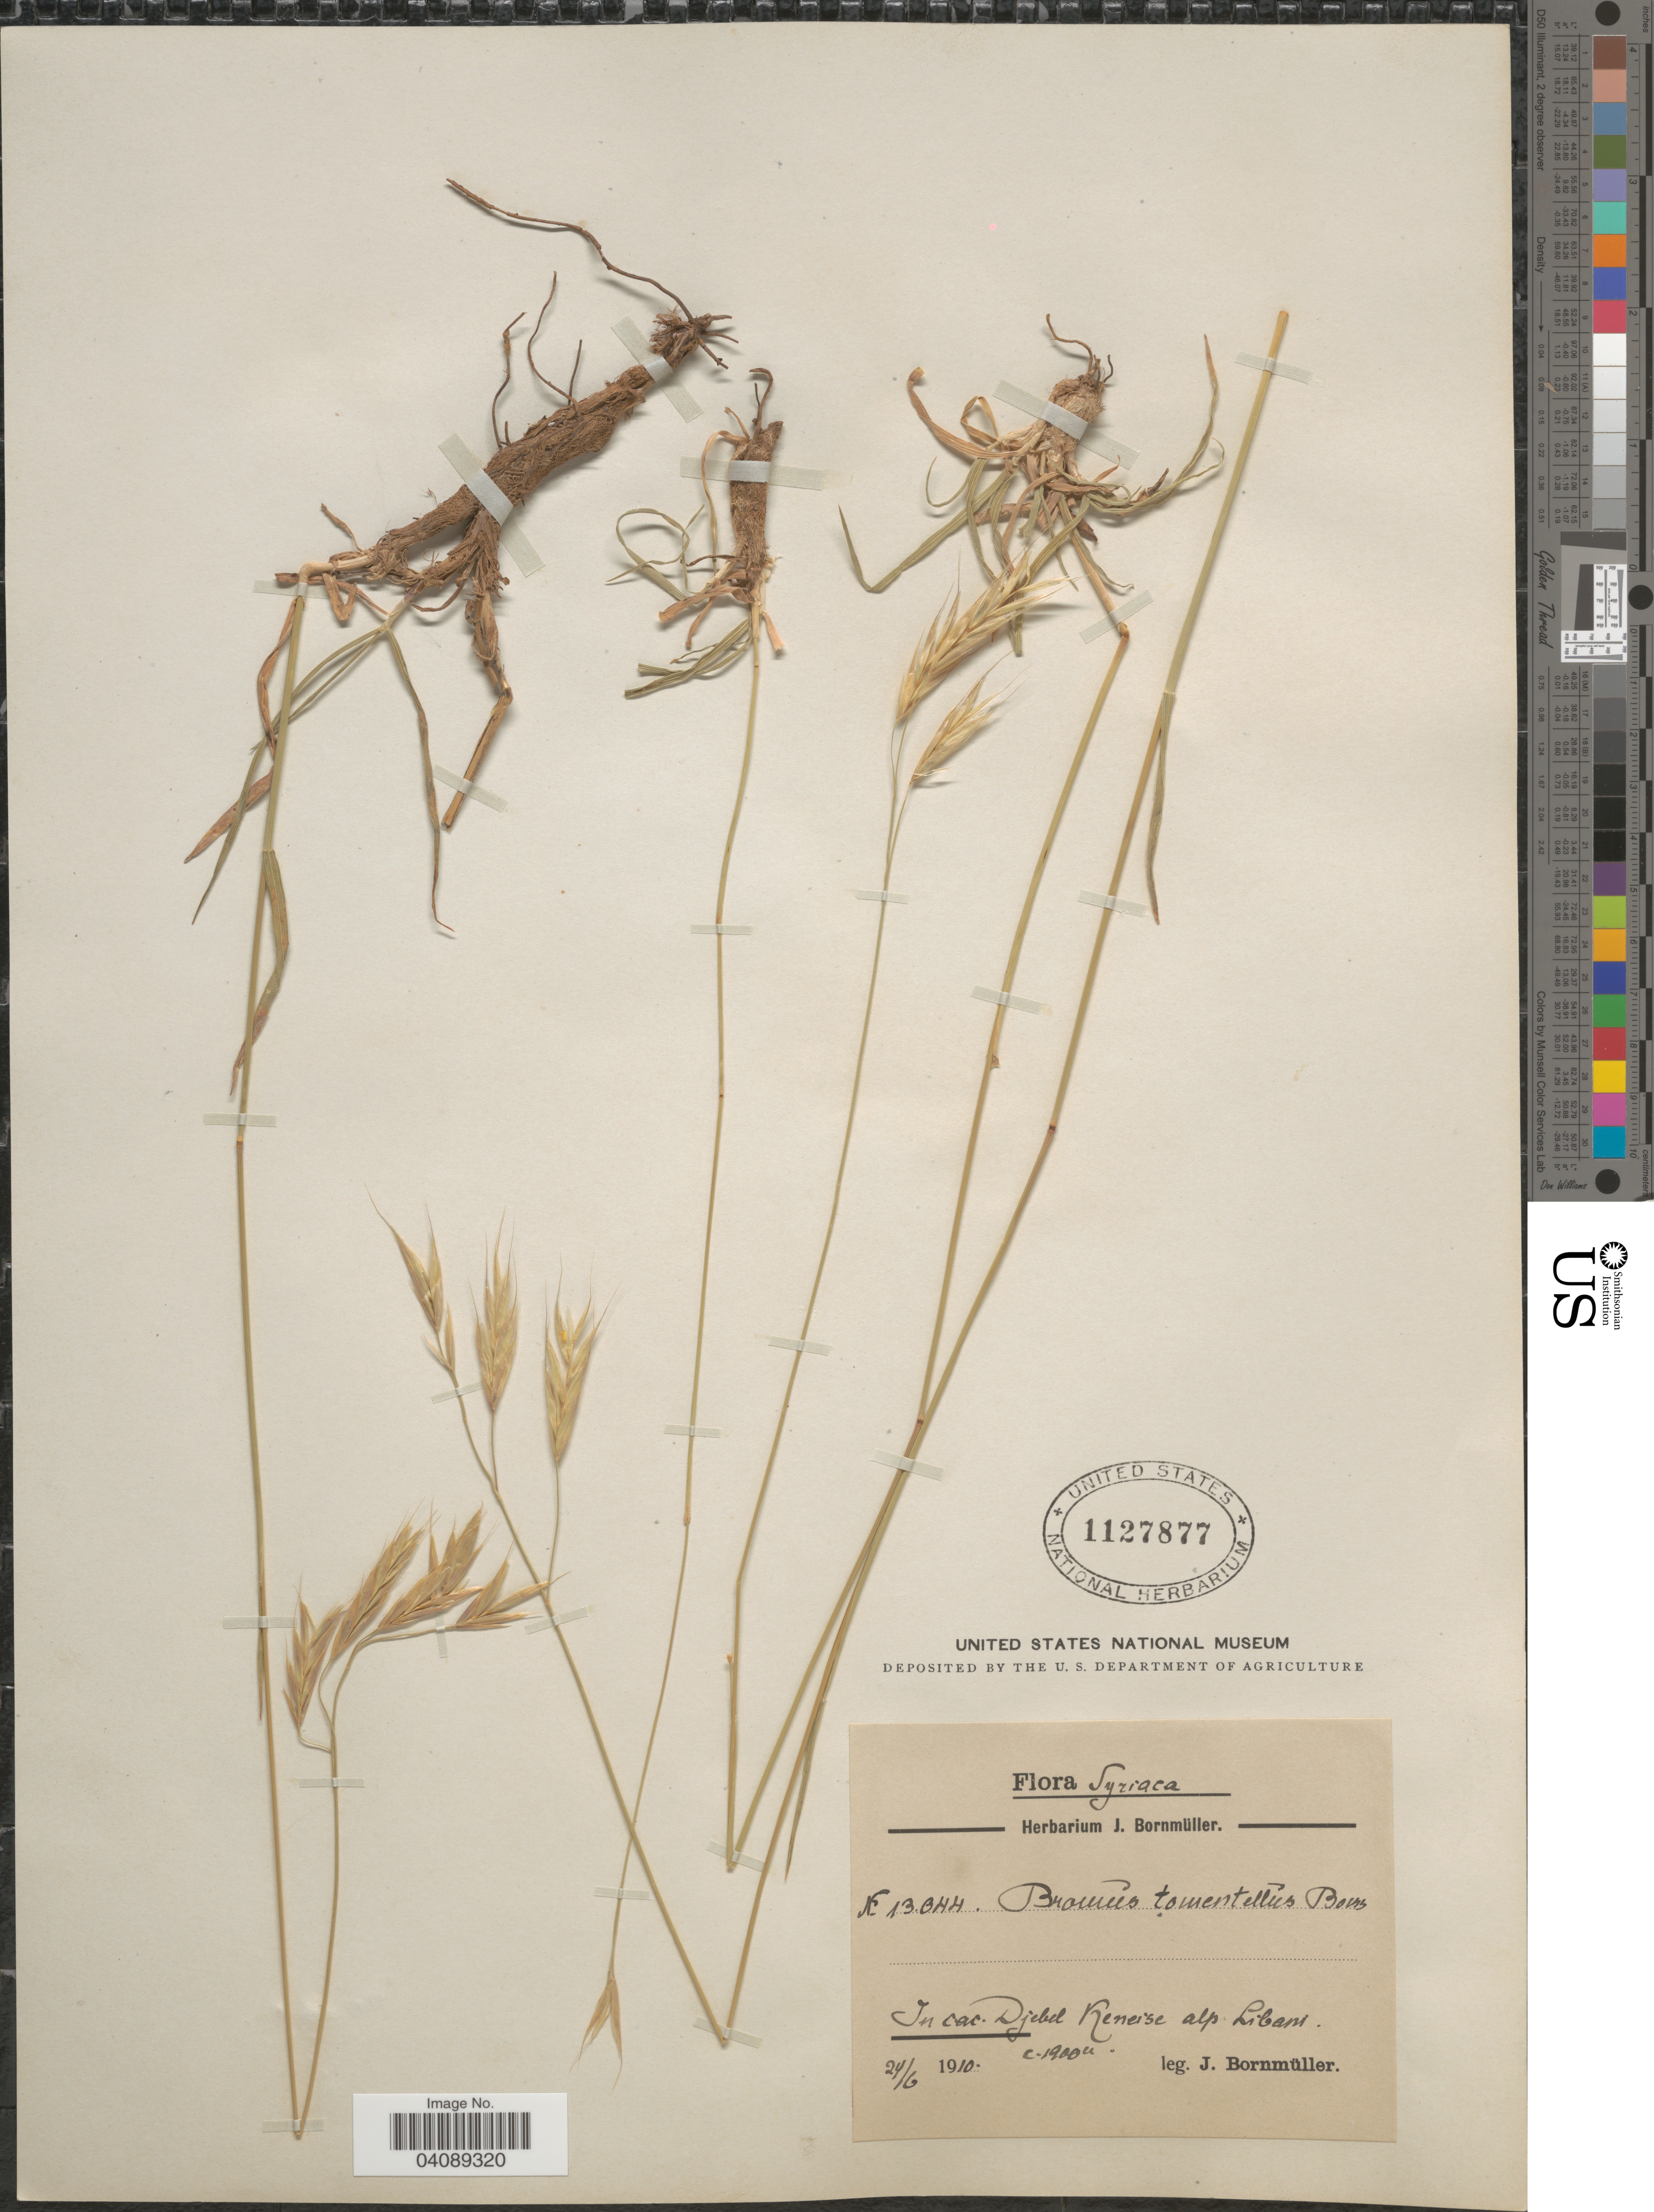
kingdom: Plantae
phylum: Tracheophyta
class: Liliopsida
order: Poales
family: Poaceae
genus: Bromus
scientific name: Bromus tomentellus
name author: Boiss.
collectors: J. Bornmüller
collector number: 13044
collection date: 1910-06-24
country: Lebanon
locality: Syriaca. In cac. Djebel Keneise alp Libani.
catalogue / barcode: US 1127877